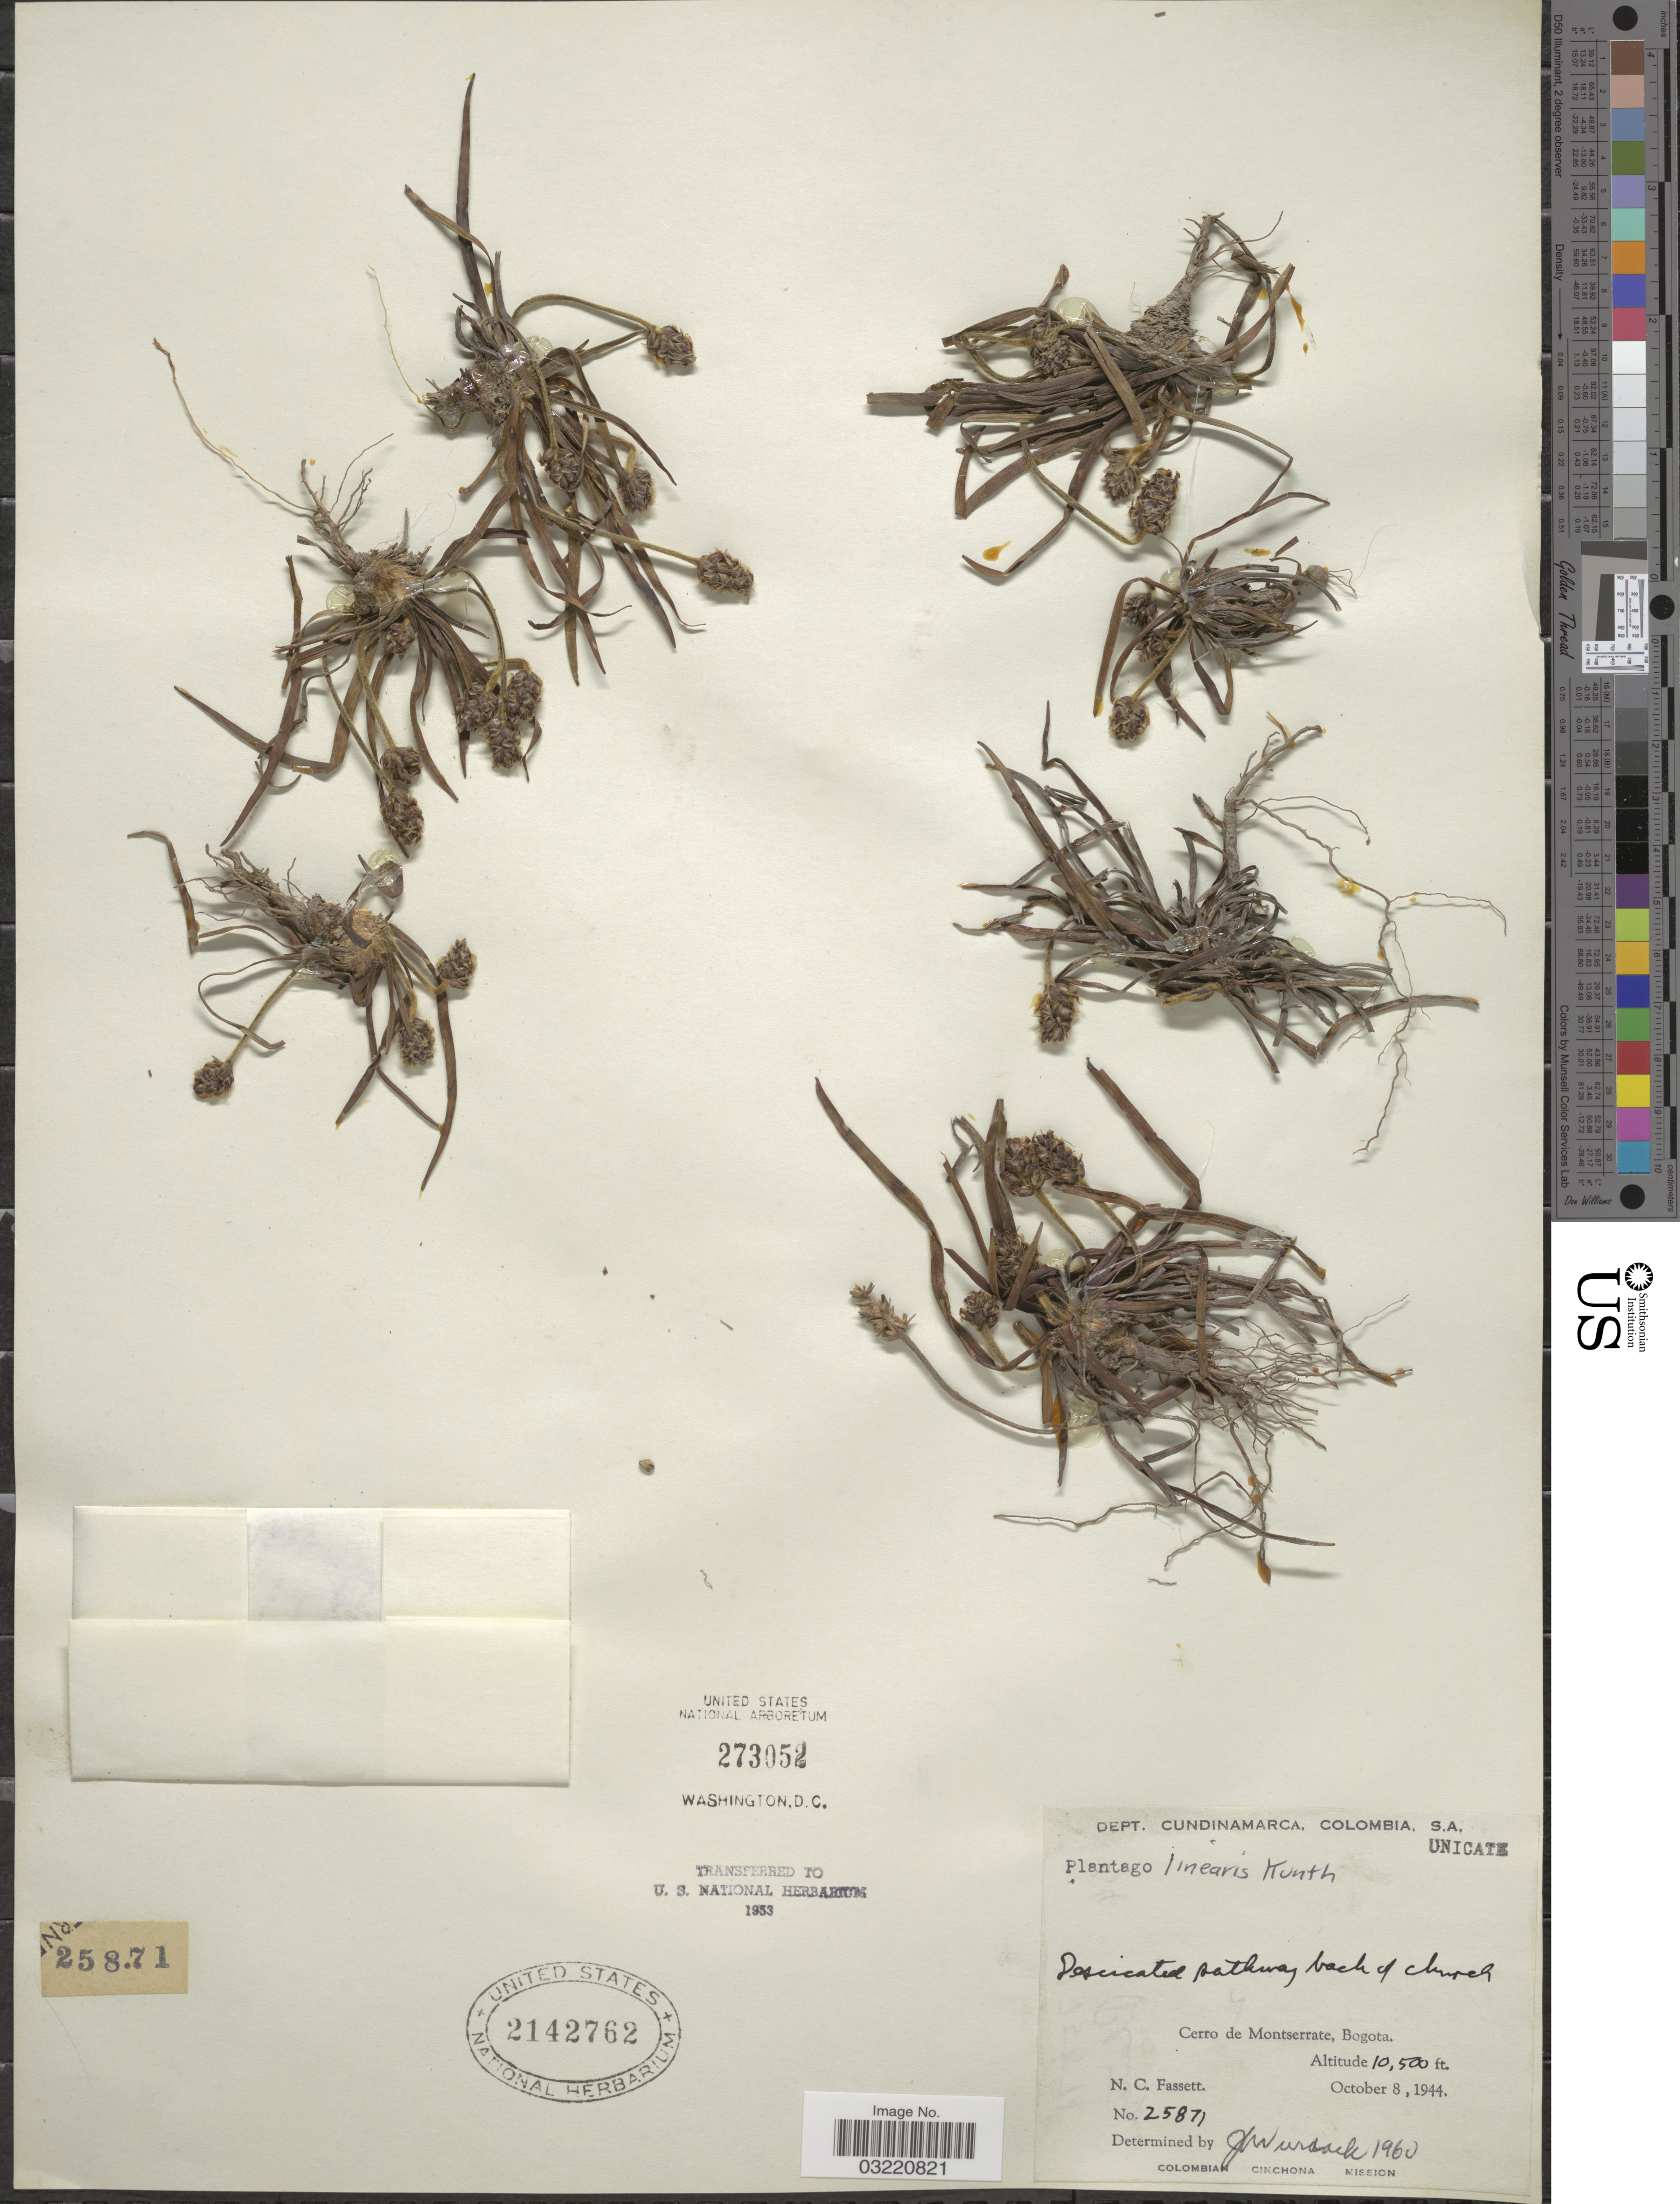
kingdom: Plantae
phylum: Tracheophyta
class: Magnoliopsida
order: Lamiales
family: Plantaginaceae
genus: Plantago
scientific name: Plantago linearis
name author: Kunth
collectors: N. C. Fassett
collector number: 25871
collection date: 1944-10-08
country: Colombia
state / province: Cundinamarca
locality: Dept. Cundinamarca. Cerro de Montserrate, Bogota.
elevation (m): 3200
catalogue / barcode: US 2142762